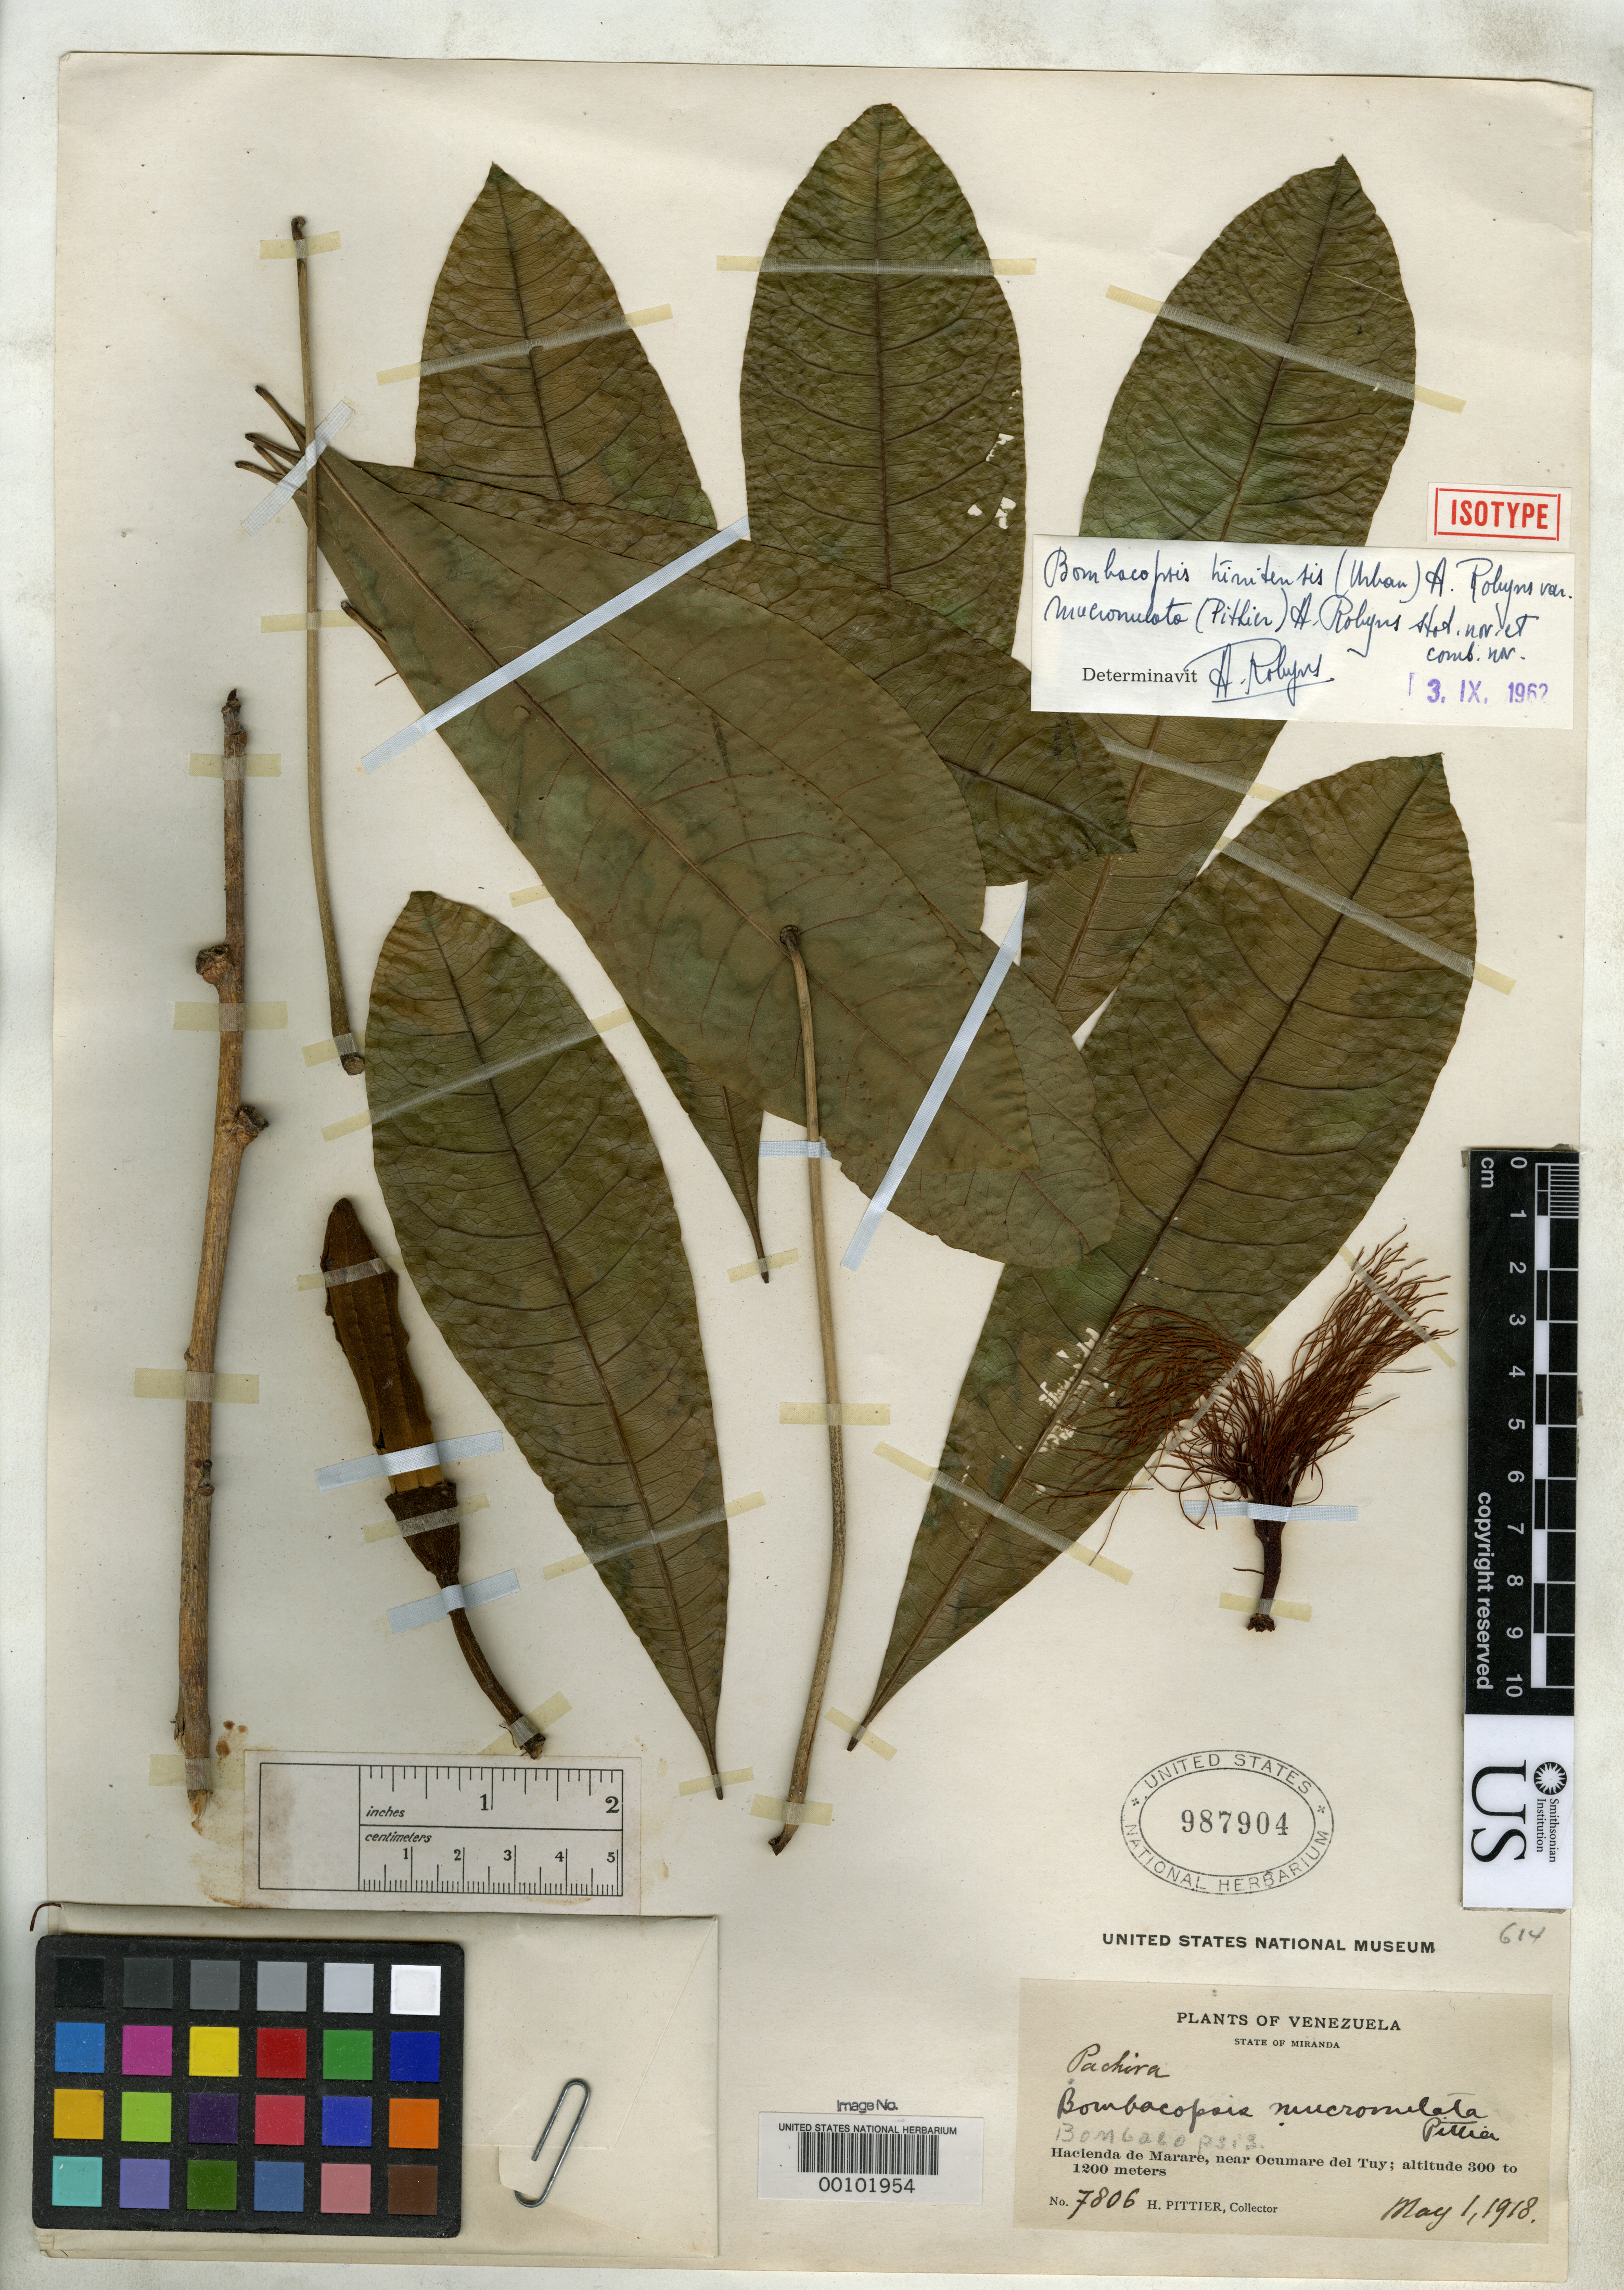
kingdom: Plantae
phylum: Tracheophyta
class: Magnoliopsida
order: Malvales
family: Malvaceae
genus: Bombacopsis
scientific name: Bombacopsis mucronulata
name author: Pittier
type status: Isotype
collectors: H. F. Pittier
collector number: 7806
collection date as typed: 01 May 1918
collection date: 1918-05-01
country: Venezuela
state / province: Miranda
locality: Hacienda de Marare, near Ocumare del Tuy.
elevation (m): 300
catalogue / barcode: US 987904